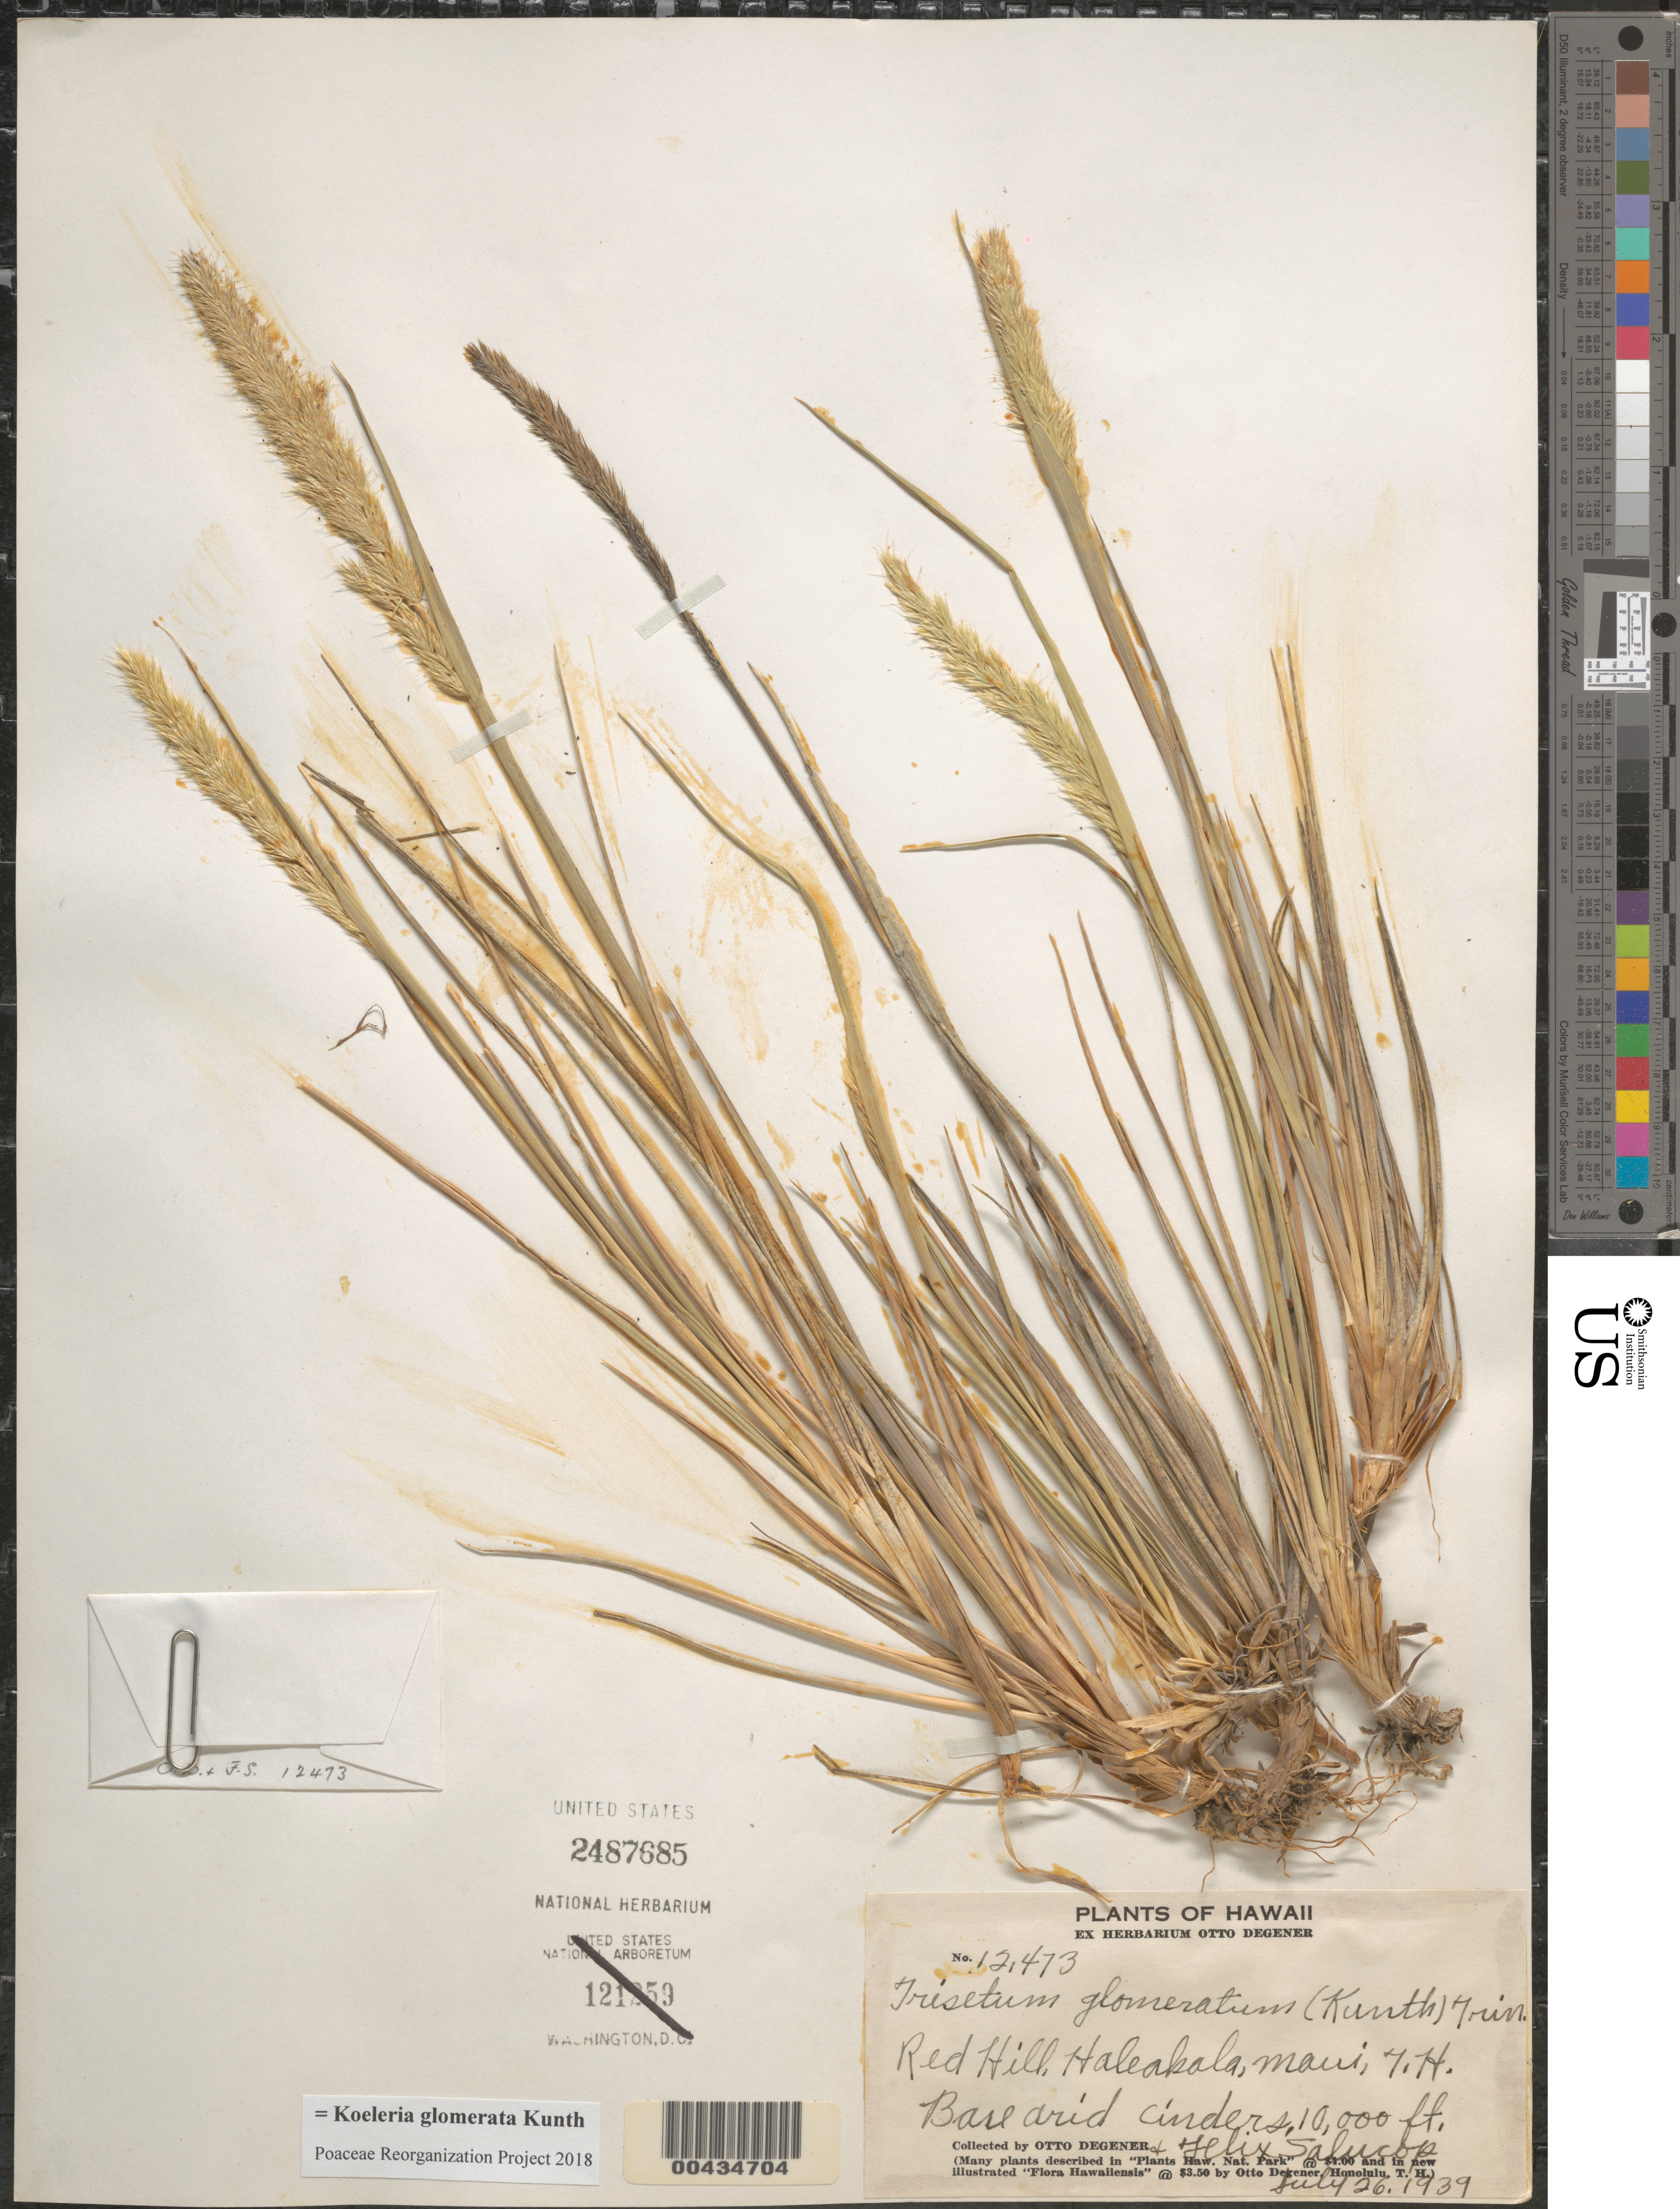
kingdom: Plantae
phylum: Tracheophyta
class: Liliopsida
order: Poales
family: Poaceae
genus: Koeleria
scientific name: Koeleria glomerata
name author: Kunth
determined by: Poaceae Reorganization Project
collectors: O. Degener & F. Salucop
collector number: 12473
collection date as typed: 26 Jul 1939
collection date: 1939-07-26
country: United States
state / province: Hawaii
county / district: Maui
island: Maui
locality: Red Hill, Haleakala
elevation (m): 3048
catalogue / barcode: US 2487685